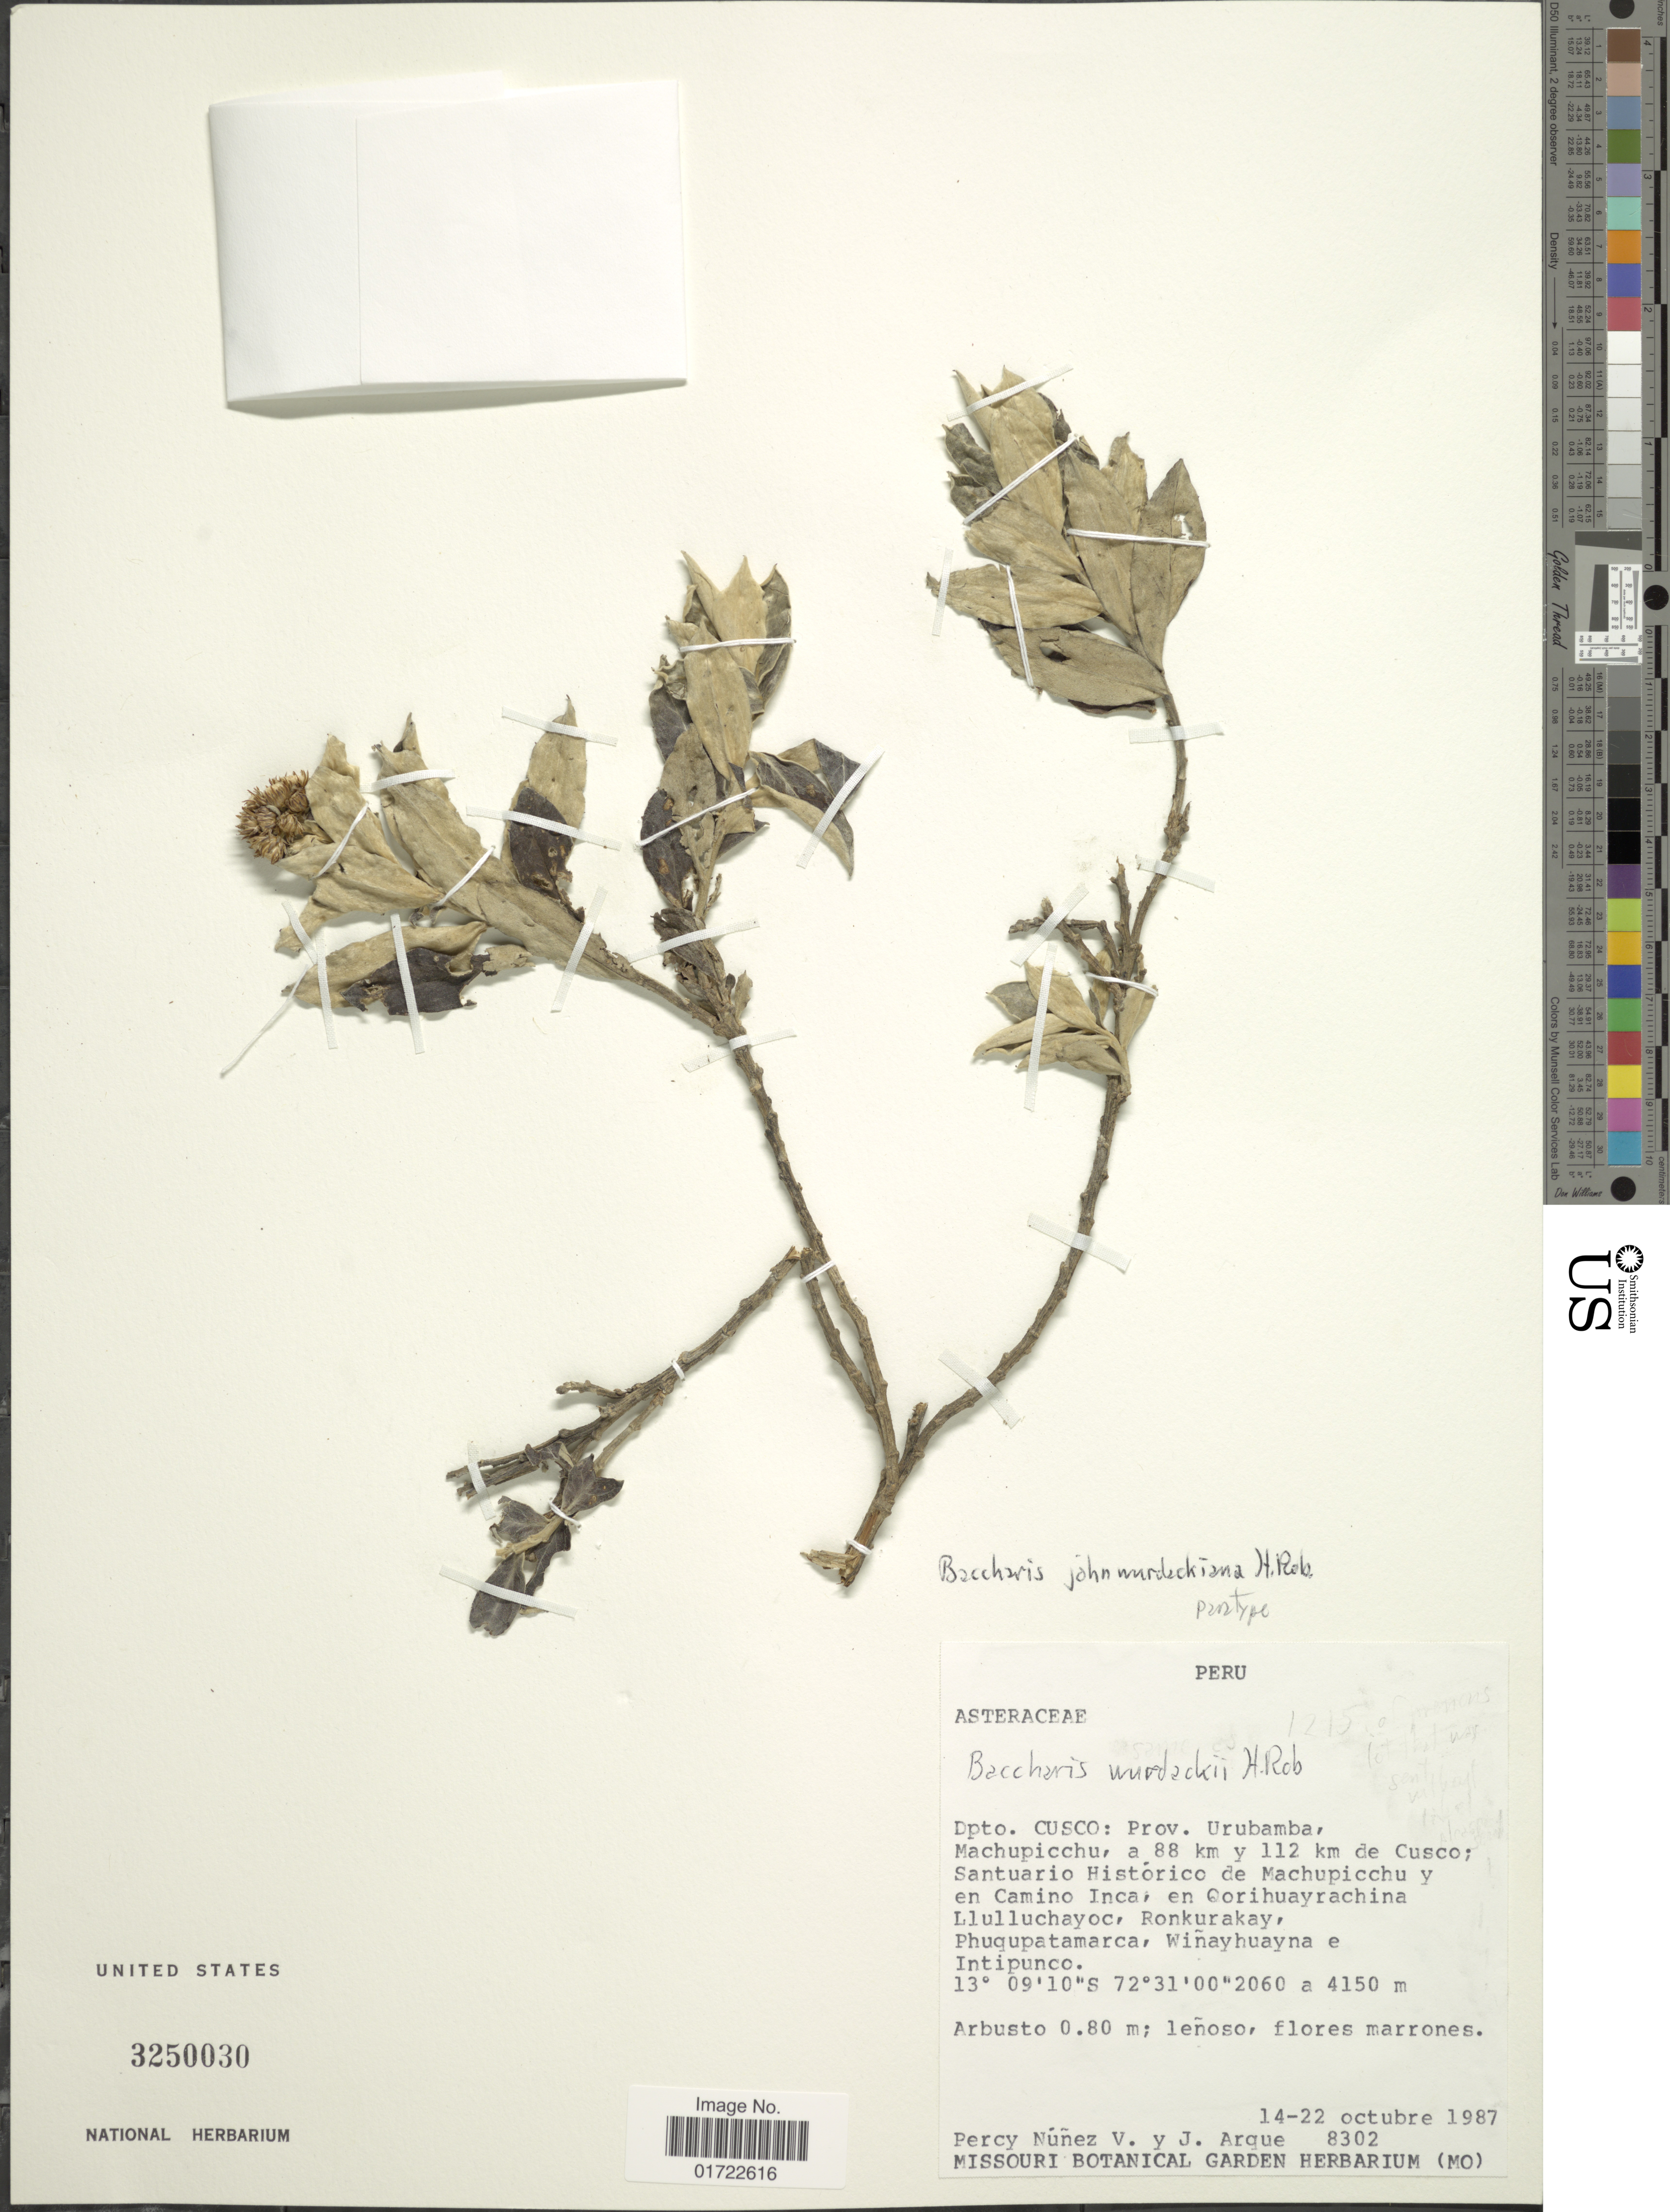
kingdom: Plantae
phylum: Tracheophyta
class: Magnoliopsida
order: Asterales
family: Asteraceae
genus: Baccharis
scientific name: Baccharis johnwurdackiana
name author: H. Rob.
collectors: P. Nuñez V. & J. Arque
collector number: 8302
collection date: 1987-10-14/1987-10-22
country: Peru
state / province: Cusco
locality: Prov. Urubamba, Machupicchu, a 88 km y 112 km de Cusco; Santuario Historico de Machupicchu y en camino Inca, en Corihuayrachina Llulluchayoc,Winayhuayna e Intipunco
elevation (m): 2060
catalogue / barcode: US 3250030